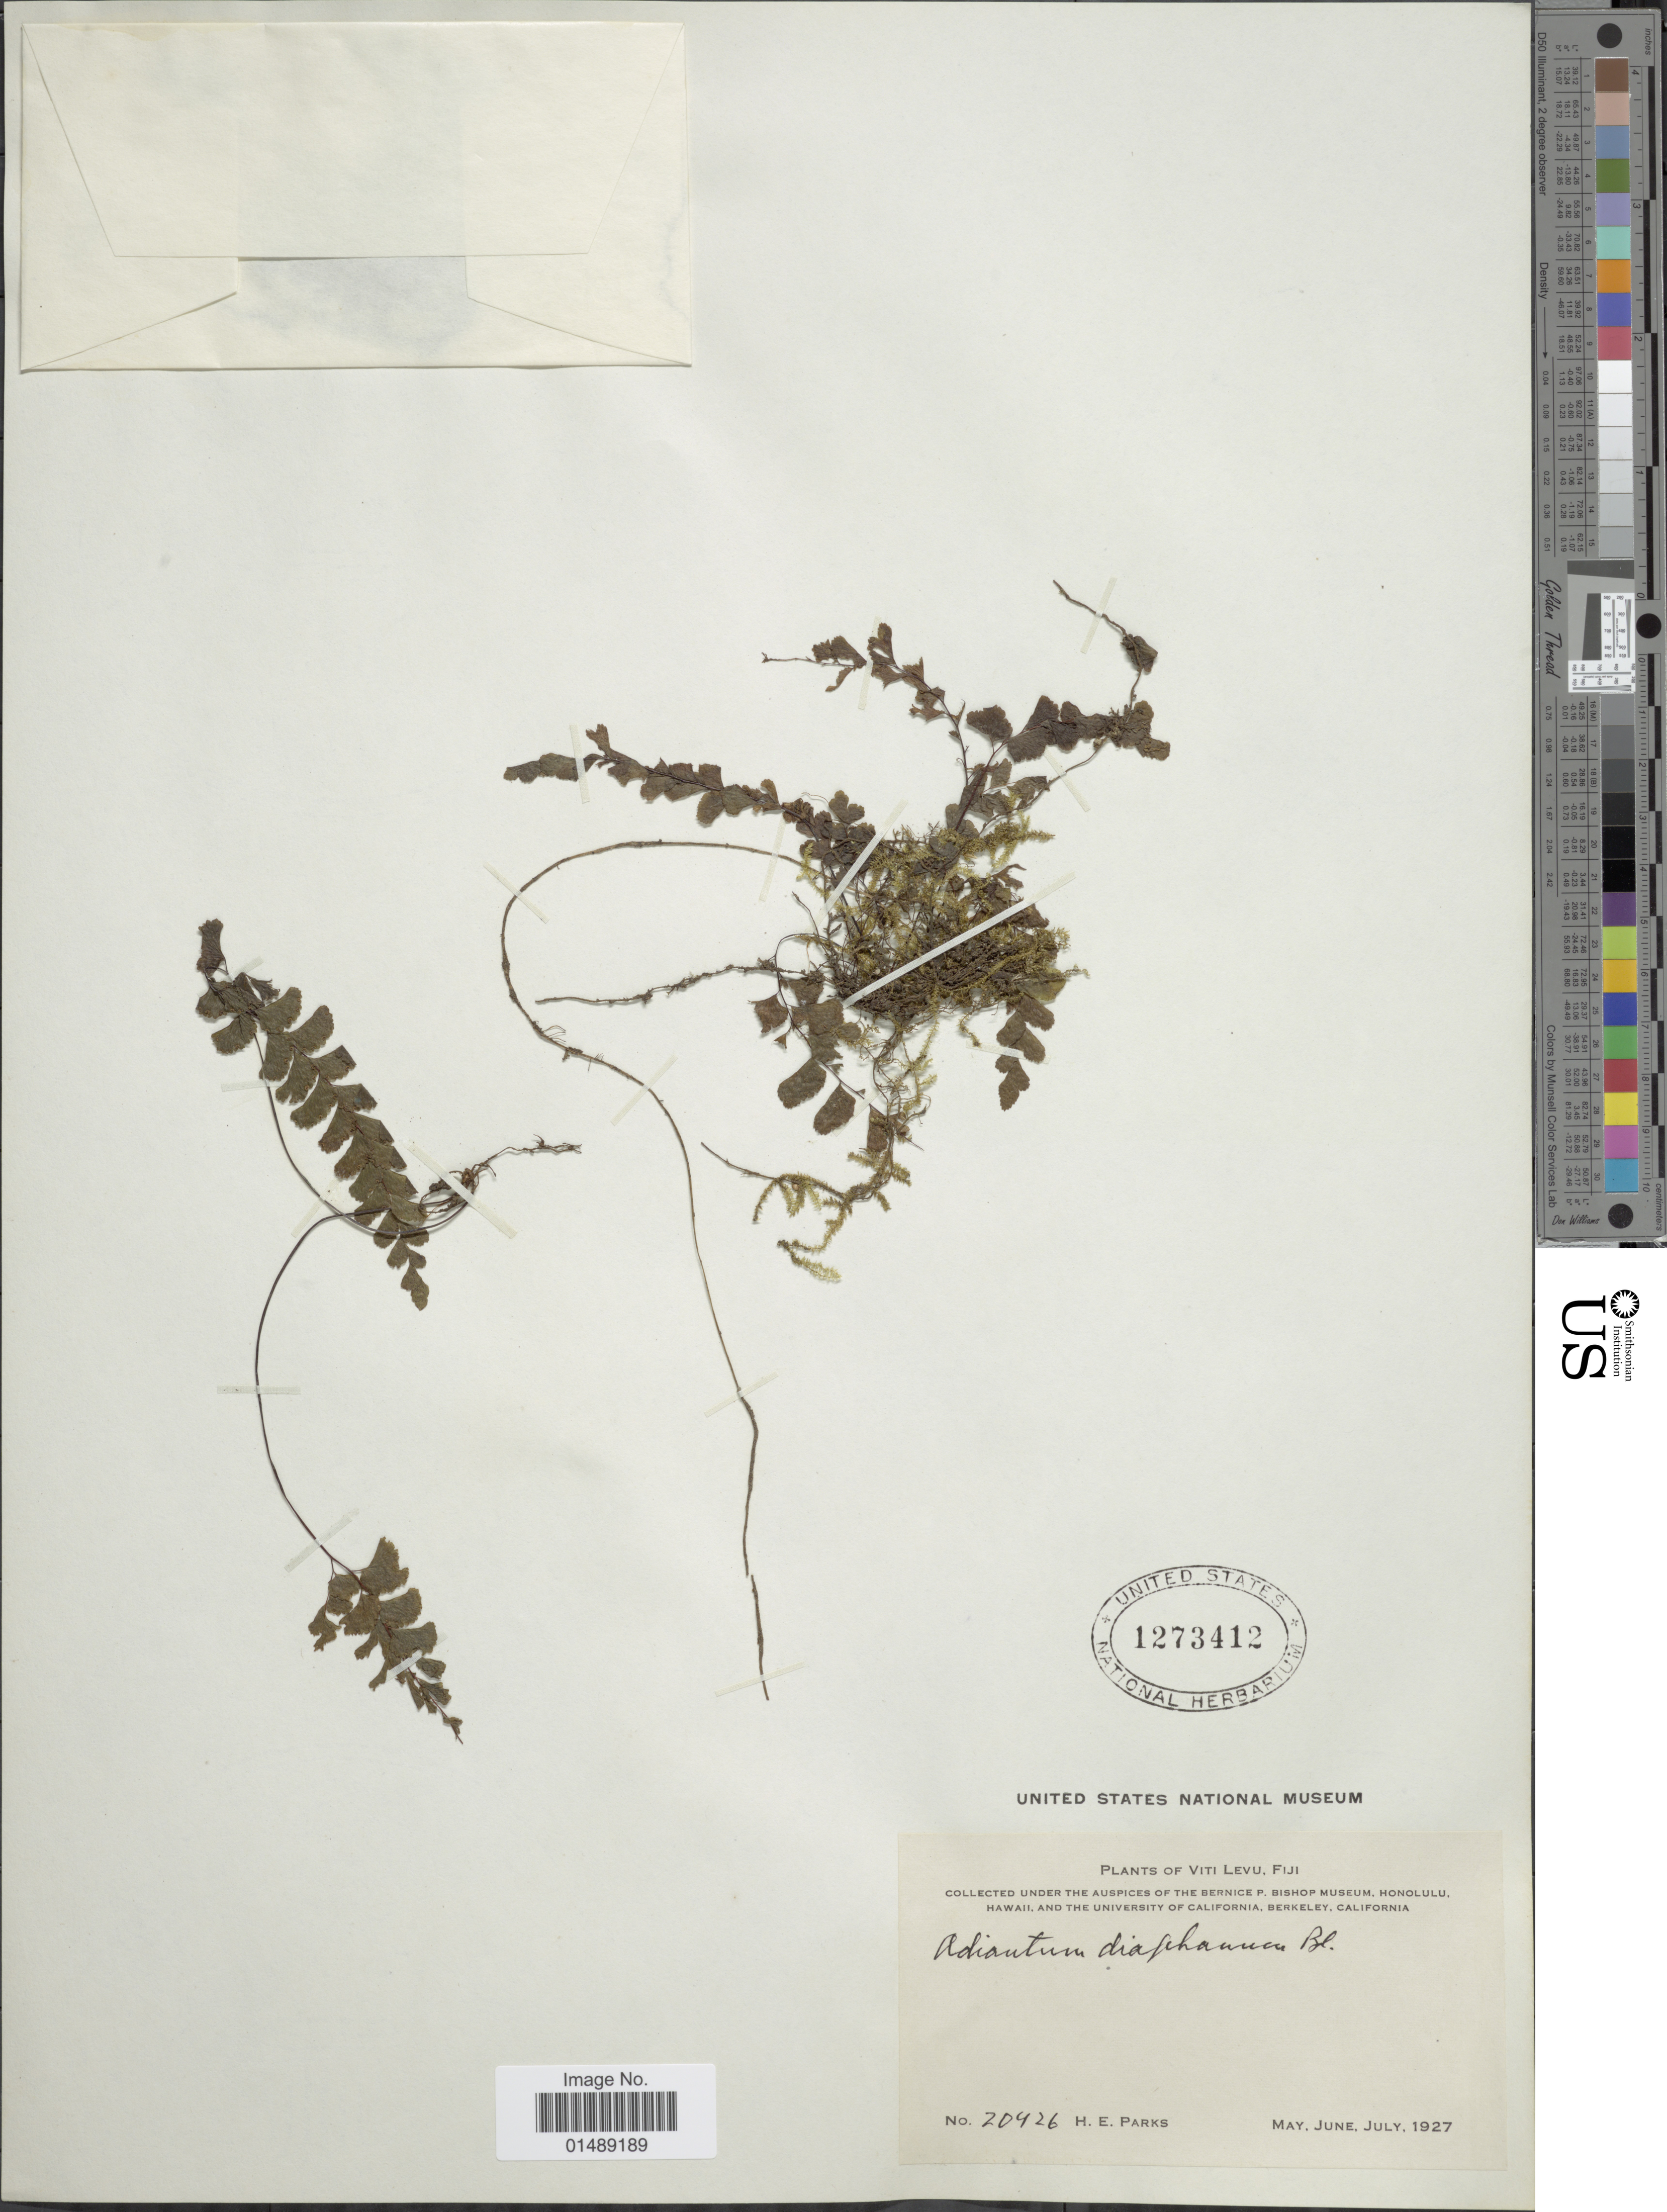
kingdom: Plantae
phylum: Tracheophyta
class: Polypodiopsida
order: Polypodiales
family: Pteridaceae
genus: Adiantum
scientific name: Adiantum diaphanum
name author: Blume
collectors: H. E. Parks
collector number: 20426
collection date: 1927-05/1927-07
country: Fiji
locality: Viti Levu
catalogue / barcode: US 1273412